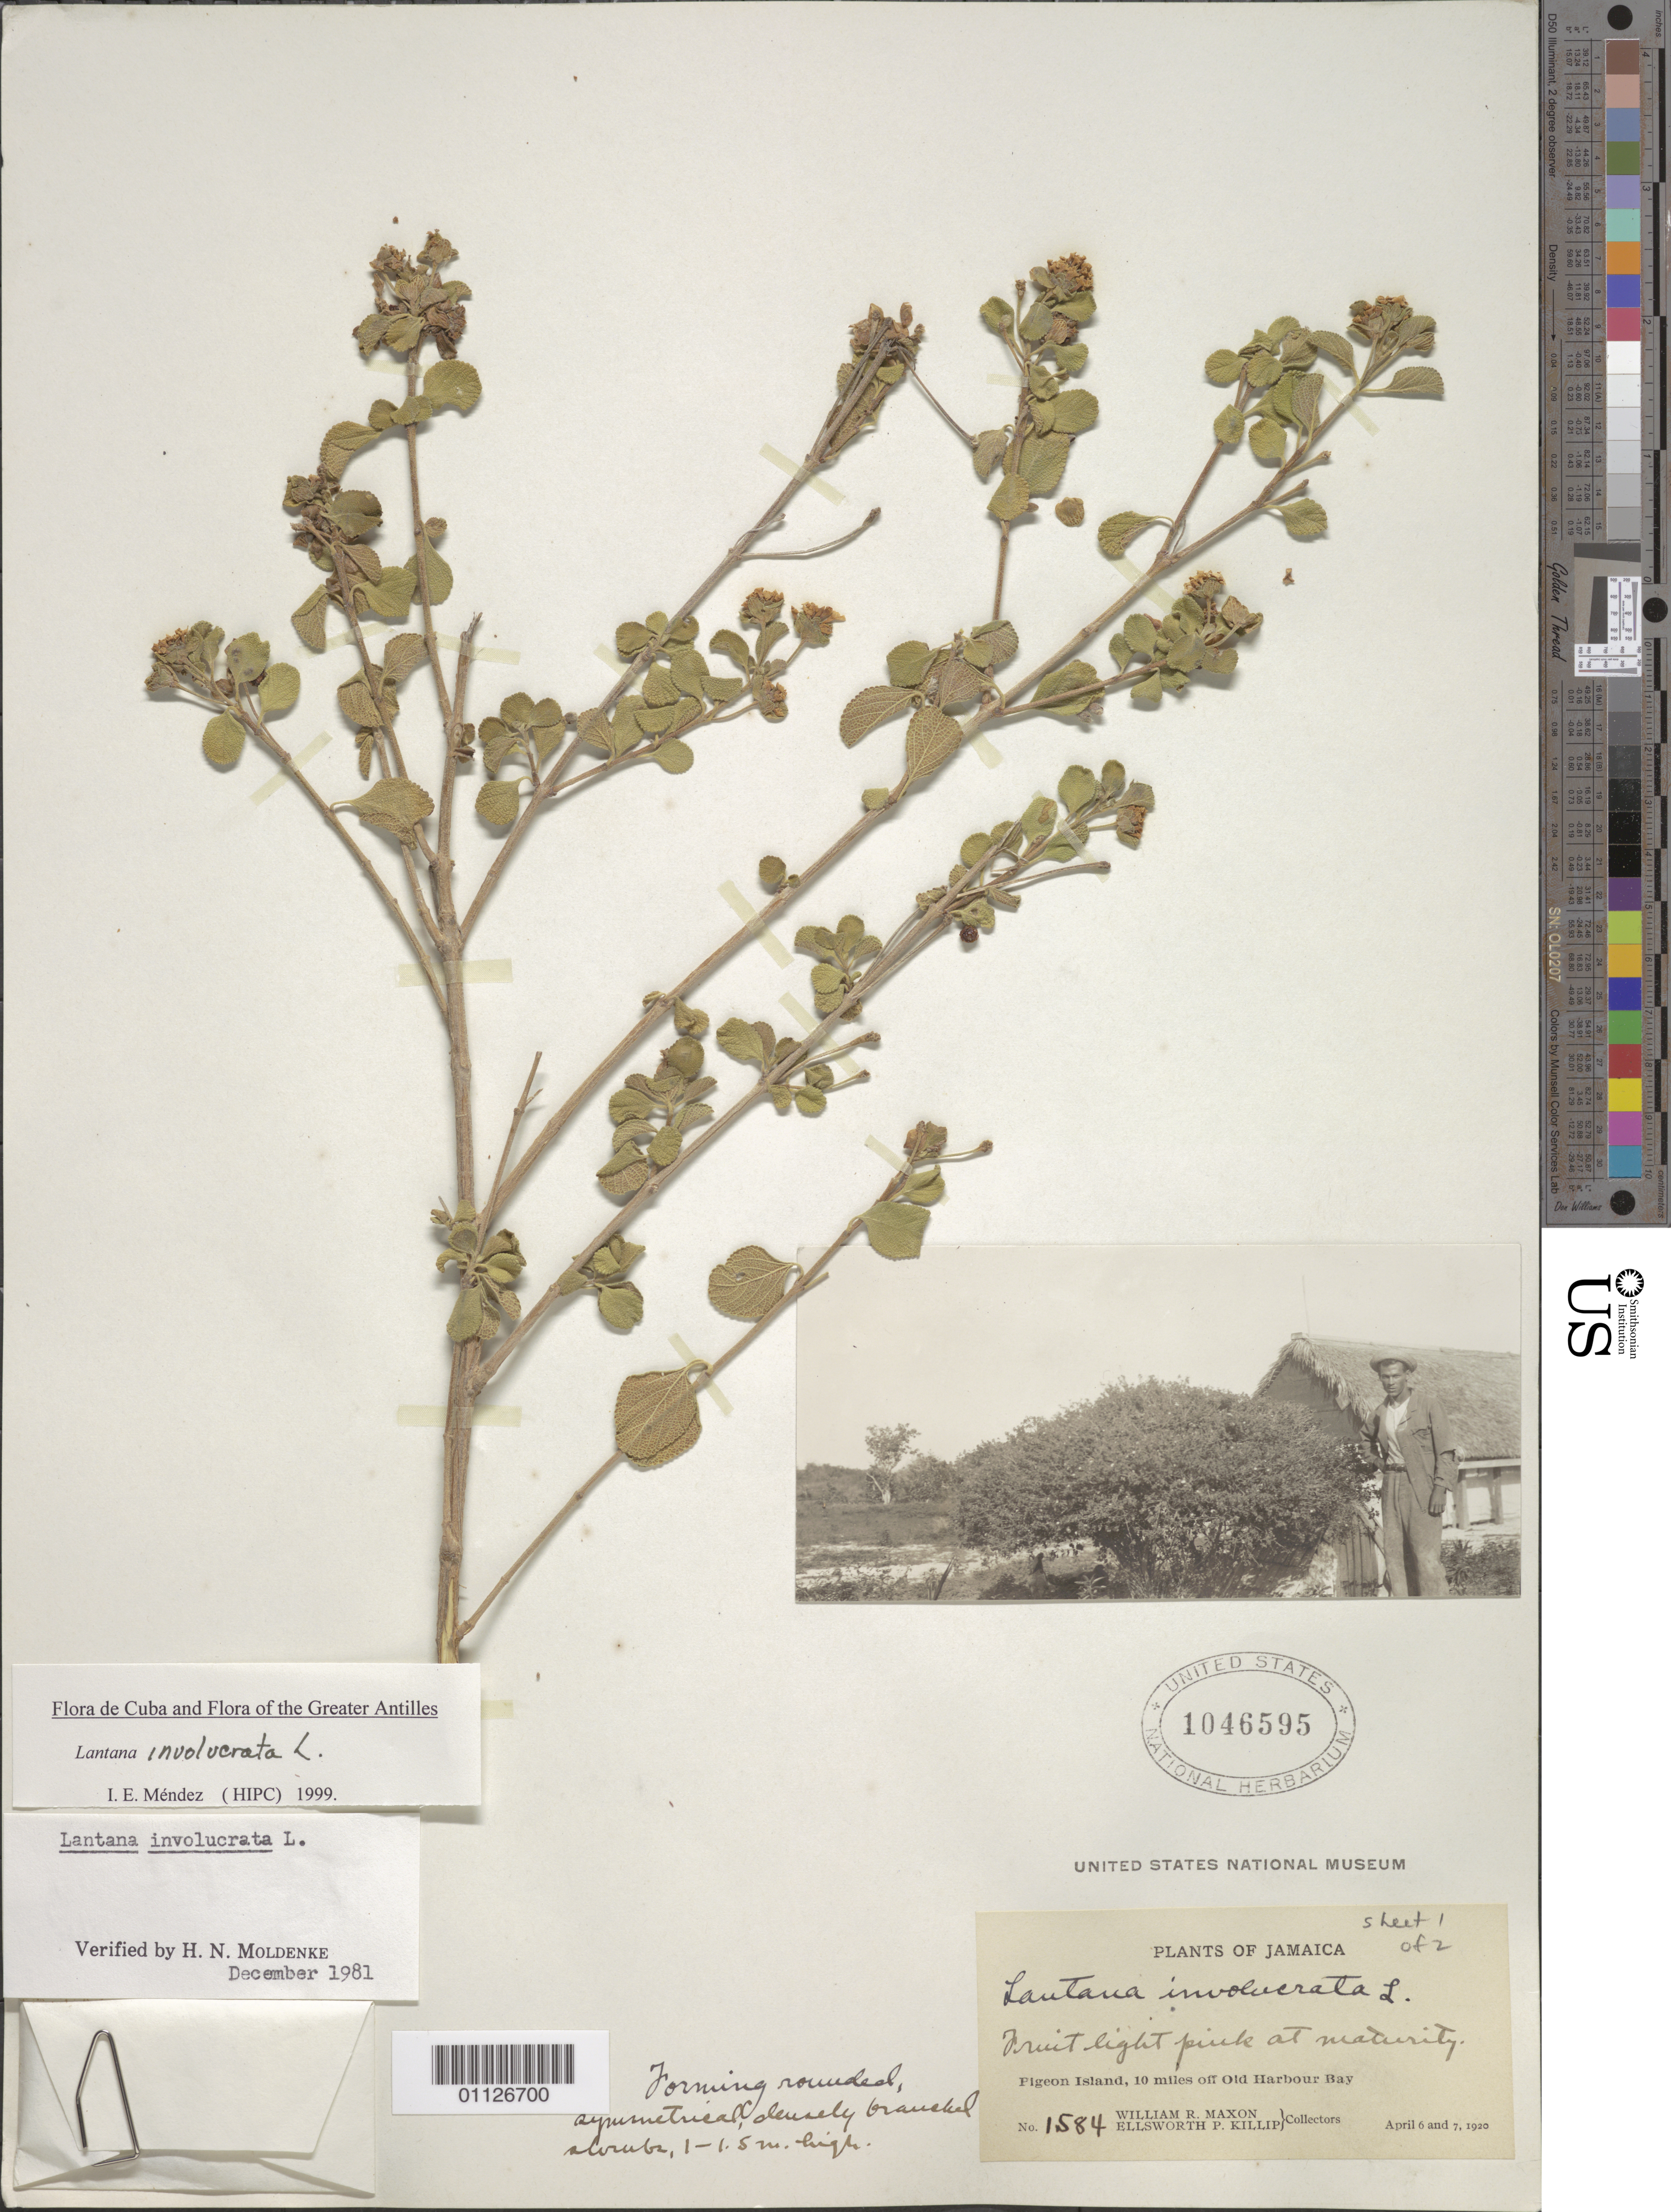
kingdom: Plantae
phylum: Tracheophyta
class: Magnoliopsida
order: Lamiales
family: Verbenaceae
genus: Lantana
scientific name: Lantana involucrata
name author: L.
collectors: W. R. Maxon & E. P. Killip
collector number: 1584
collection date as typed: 06 Apr 1920 to 07 Apr 1920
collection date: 1920-04-06/1920-04-07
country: Jamaica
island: Pigeon Island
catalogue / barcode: US 1046595